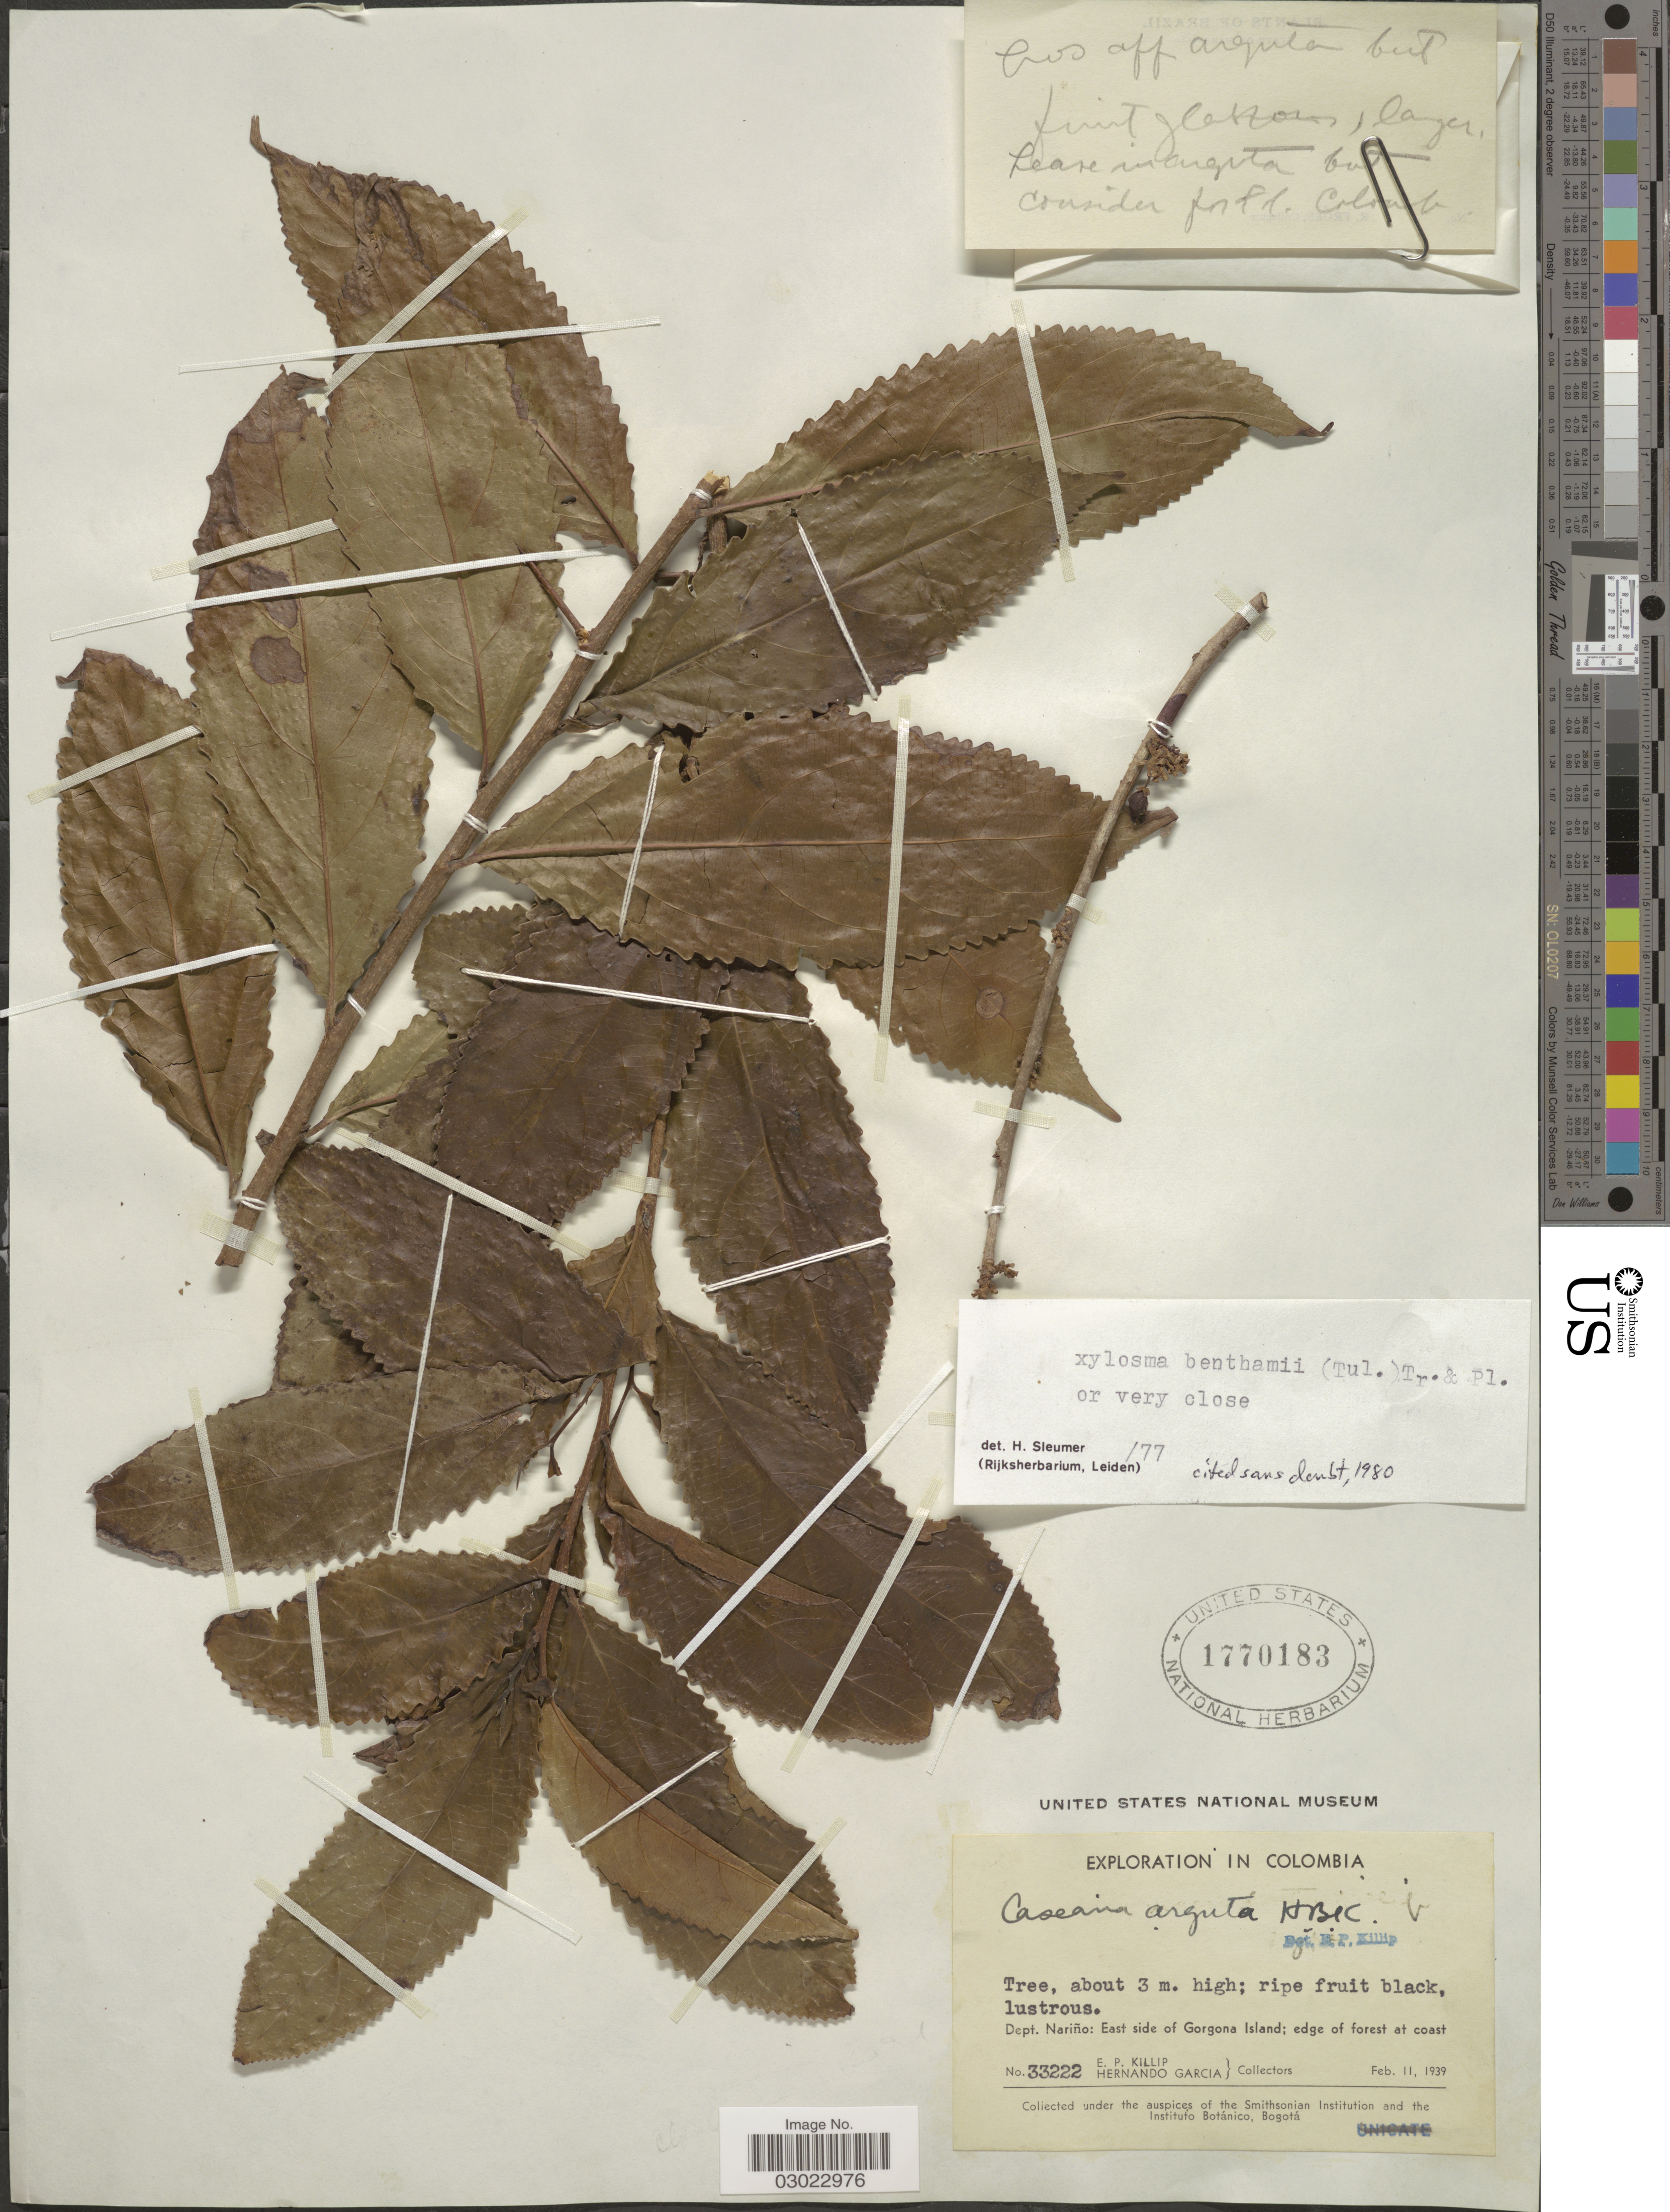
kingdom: Plantae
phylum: Tracheophyta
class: Magnoliopsida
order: Malpighiales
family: Salicaceae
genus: Xylosma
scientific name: Xylosma benthamii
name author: (Tul.) Triana & Planch.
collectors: E. P. Killip & H. Garcia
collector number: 33222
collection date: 1939-02-11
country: Colombia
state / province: Nariño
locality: Dept. Nariño: East side of Gorgona Island, edge of forest at coast.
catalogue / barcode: US 1770183